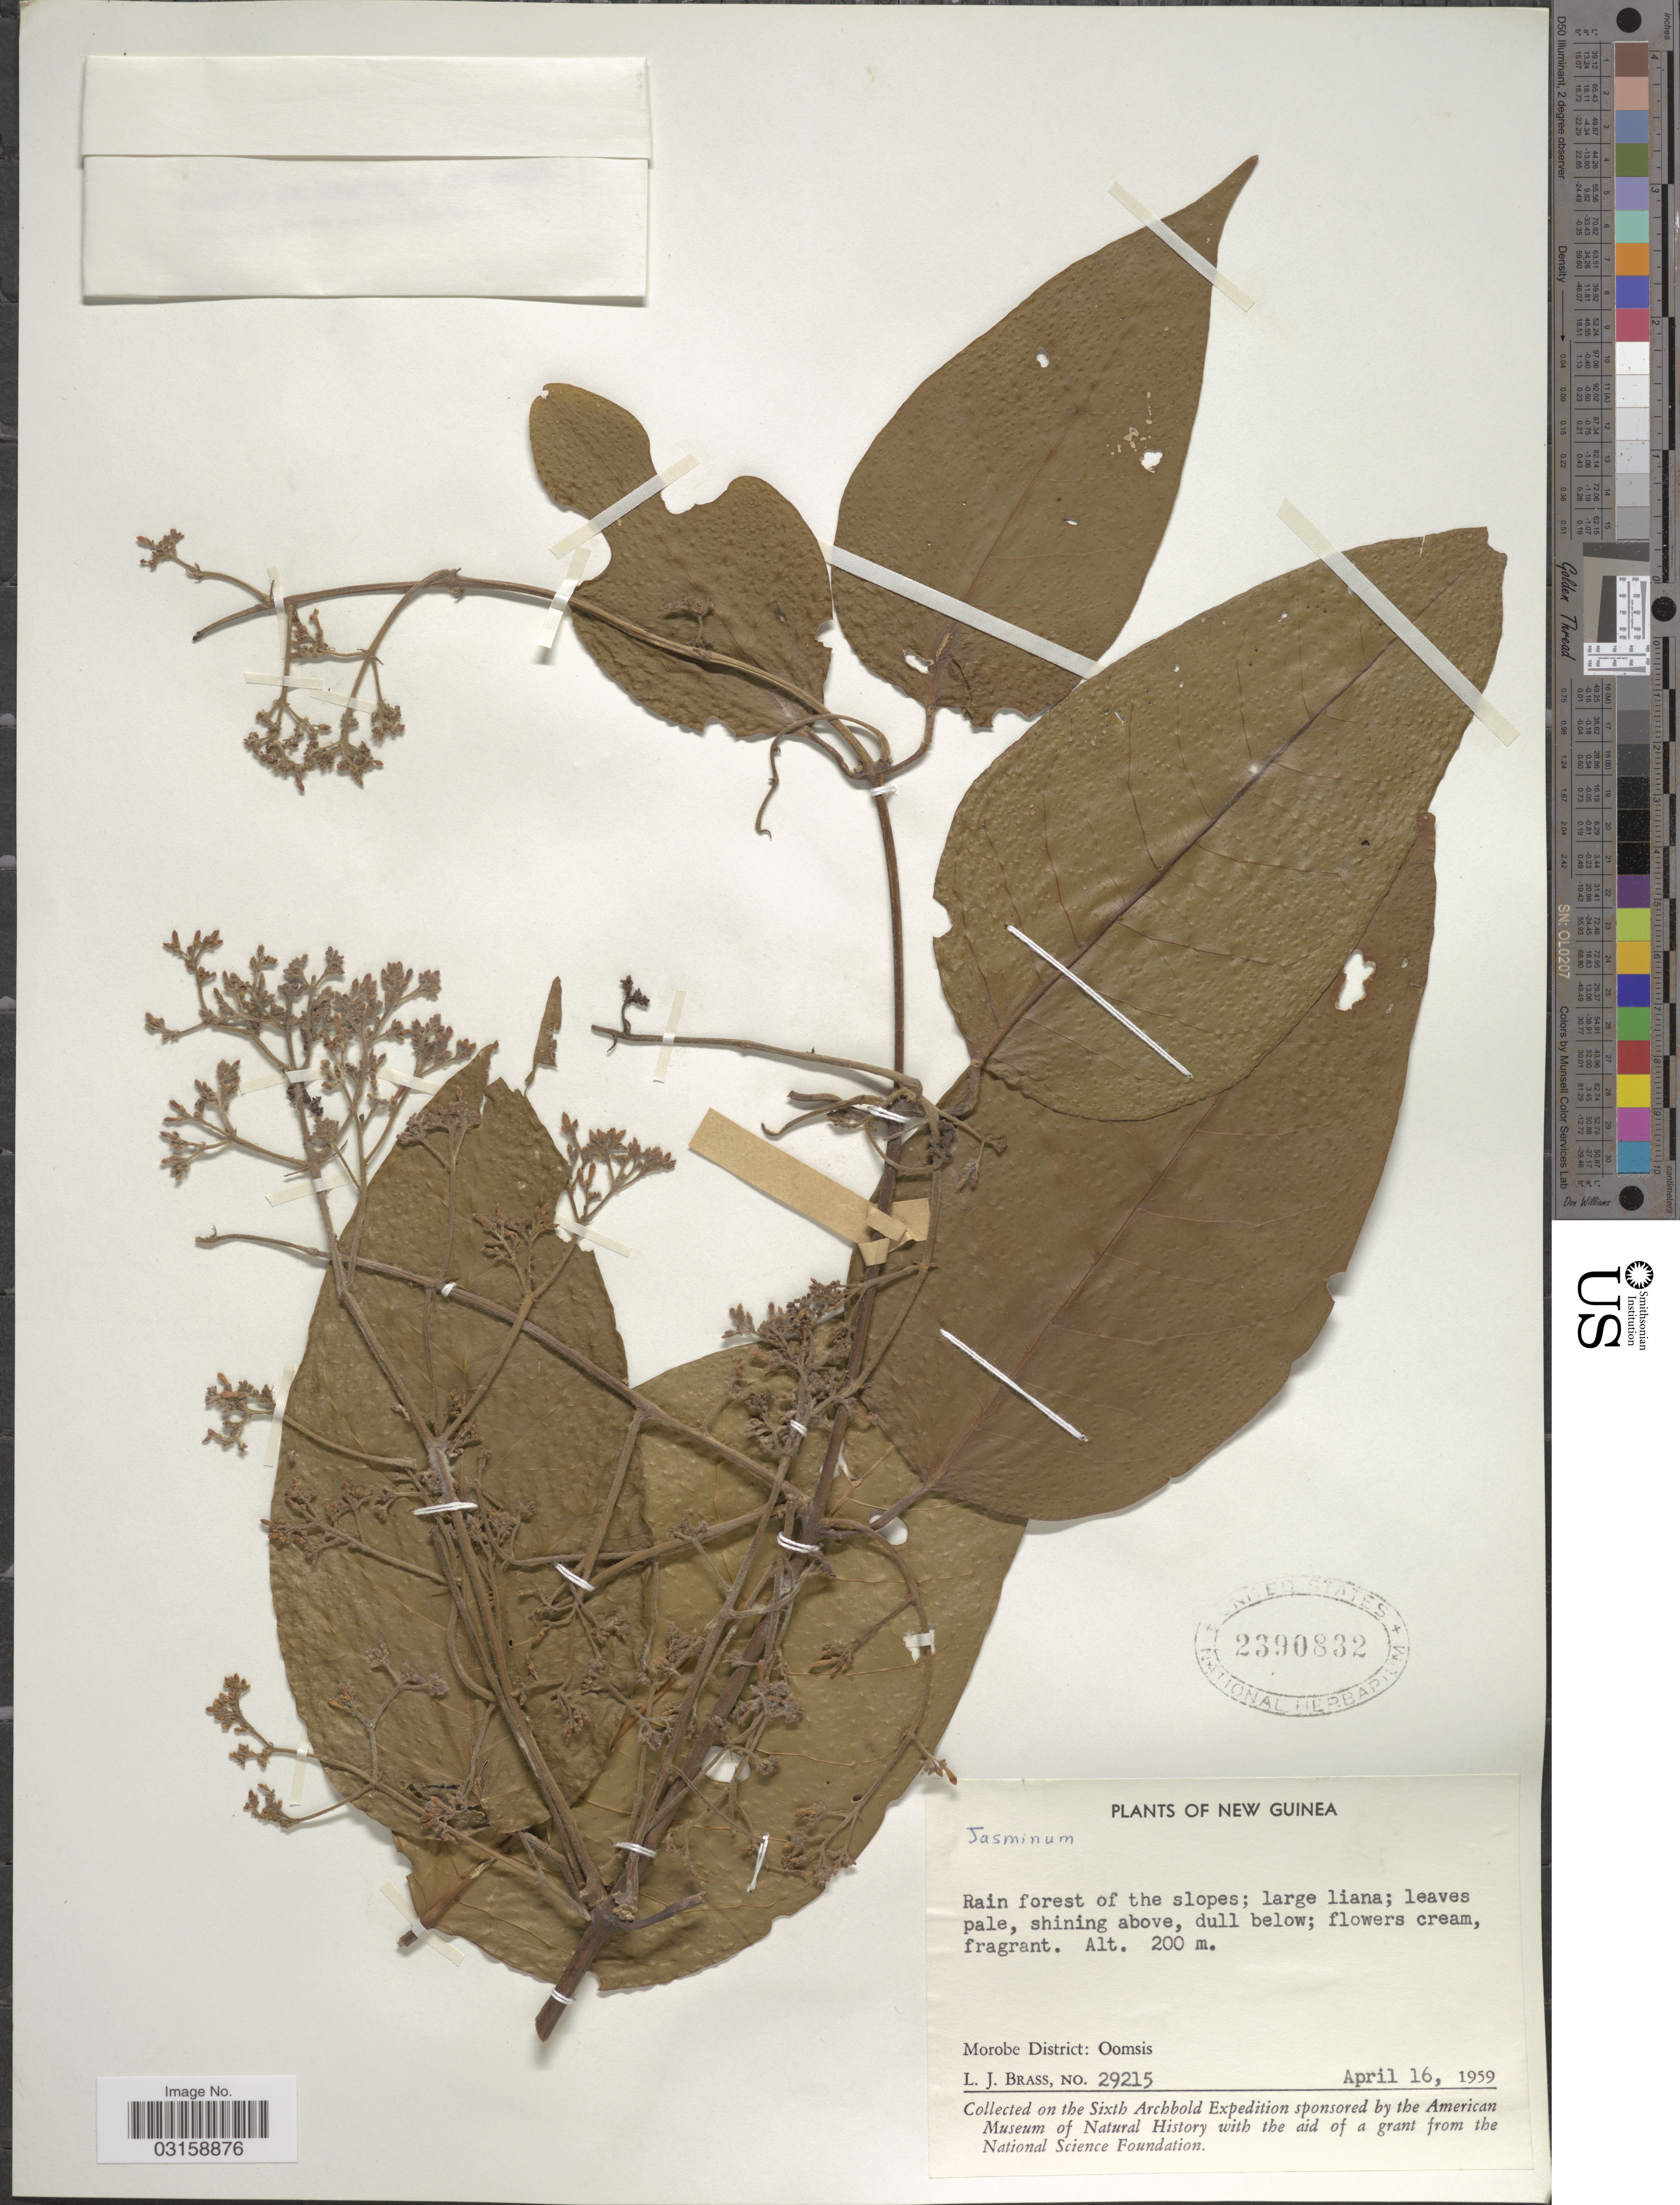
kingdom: Plantae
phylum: Tracheophyta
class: Magnoliopsida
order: Lamiales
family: Oleaceae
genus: Jasminum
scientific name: Jasminum sp.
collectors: L. J. Brass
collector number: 29215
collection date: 1959-04-16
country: Papua New Guinea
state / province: Morobe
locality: New Guinea. Oomsis.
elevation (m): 200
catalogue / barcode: US 2390832